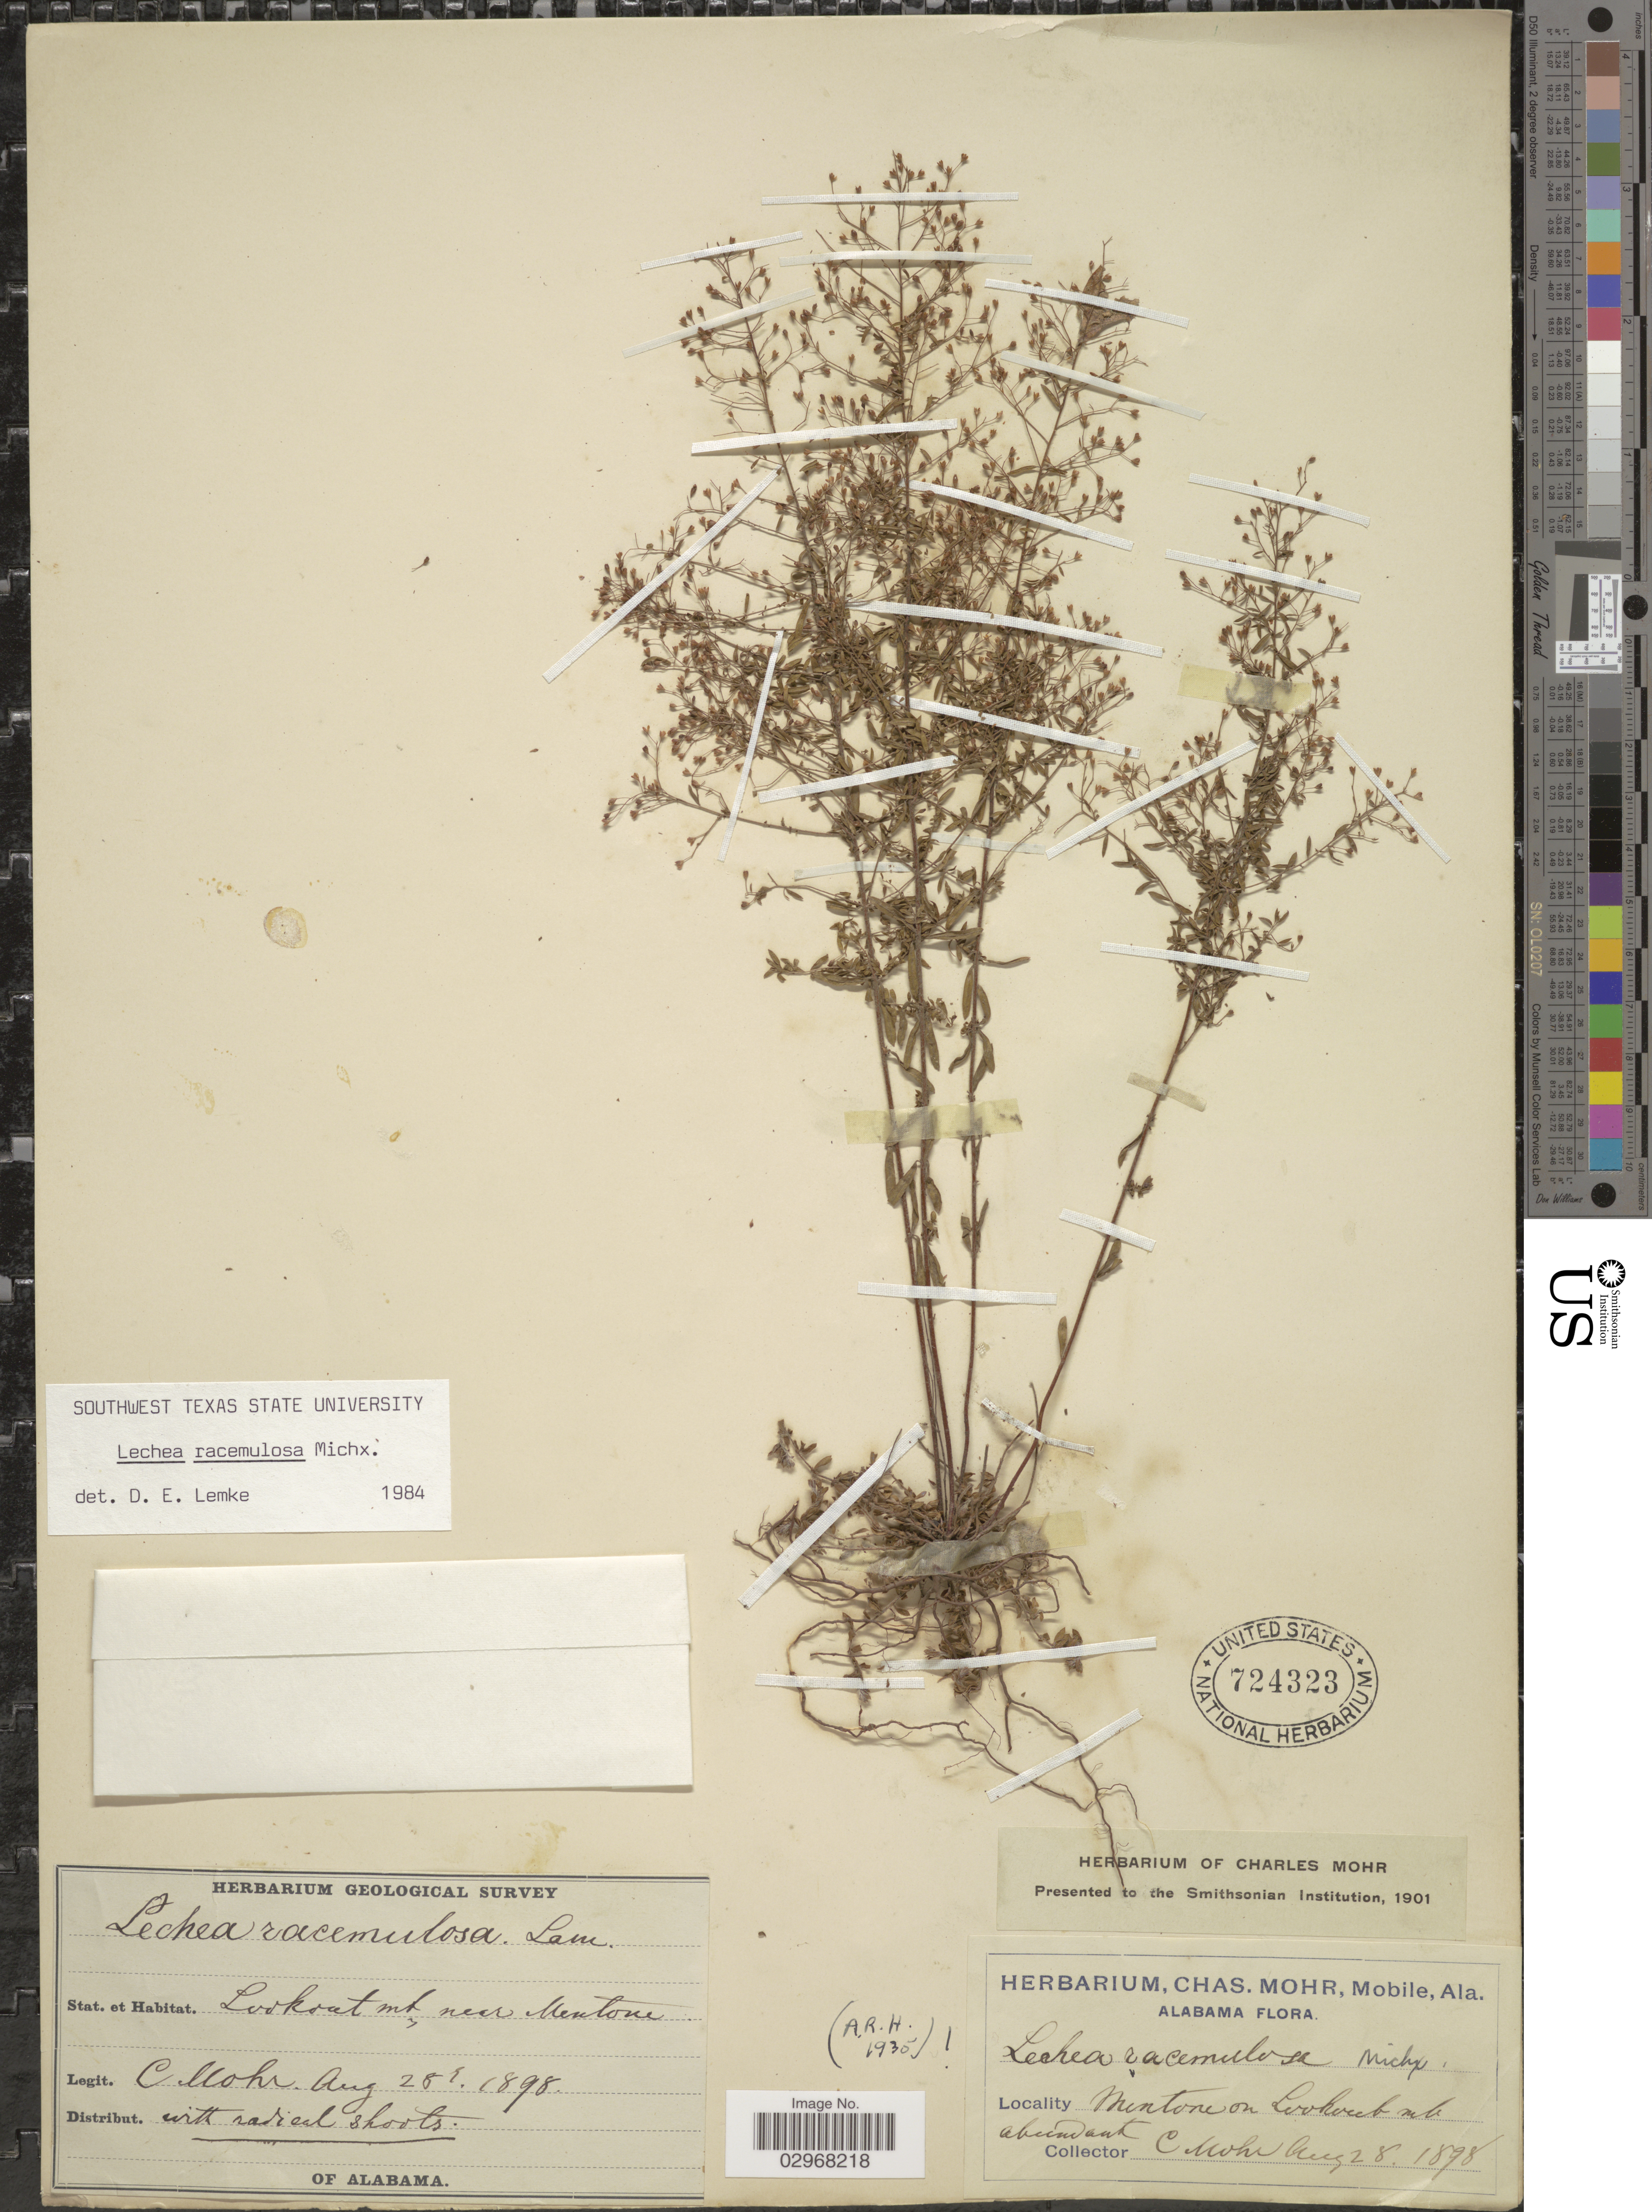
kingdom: Plantae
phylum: Tracheophyta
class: Magnoliopsida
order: Malvales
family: Cistaceae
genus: Lechea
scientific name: Lechea racemulosa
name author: Michx.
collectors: Mohr, C. T. (herbarium)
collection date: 1898-08-28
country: United States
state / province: Alabama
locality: Lookout Mt., near Mentone. Mentone on Lookout.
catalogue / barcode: US 724323